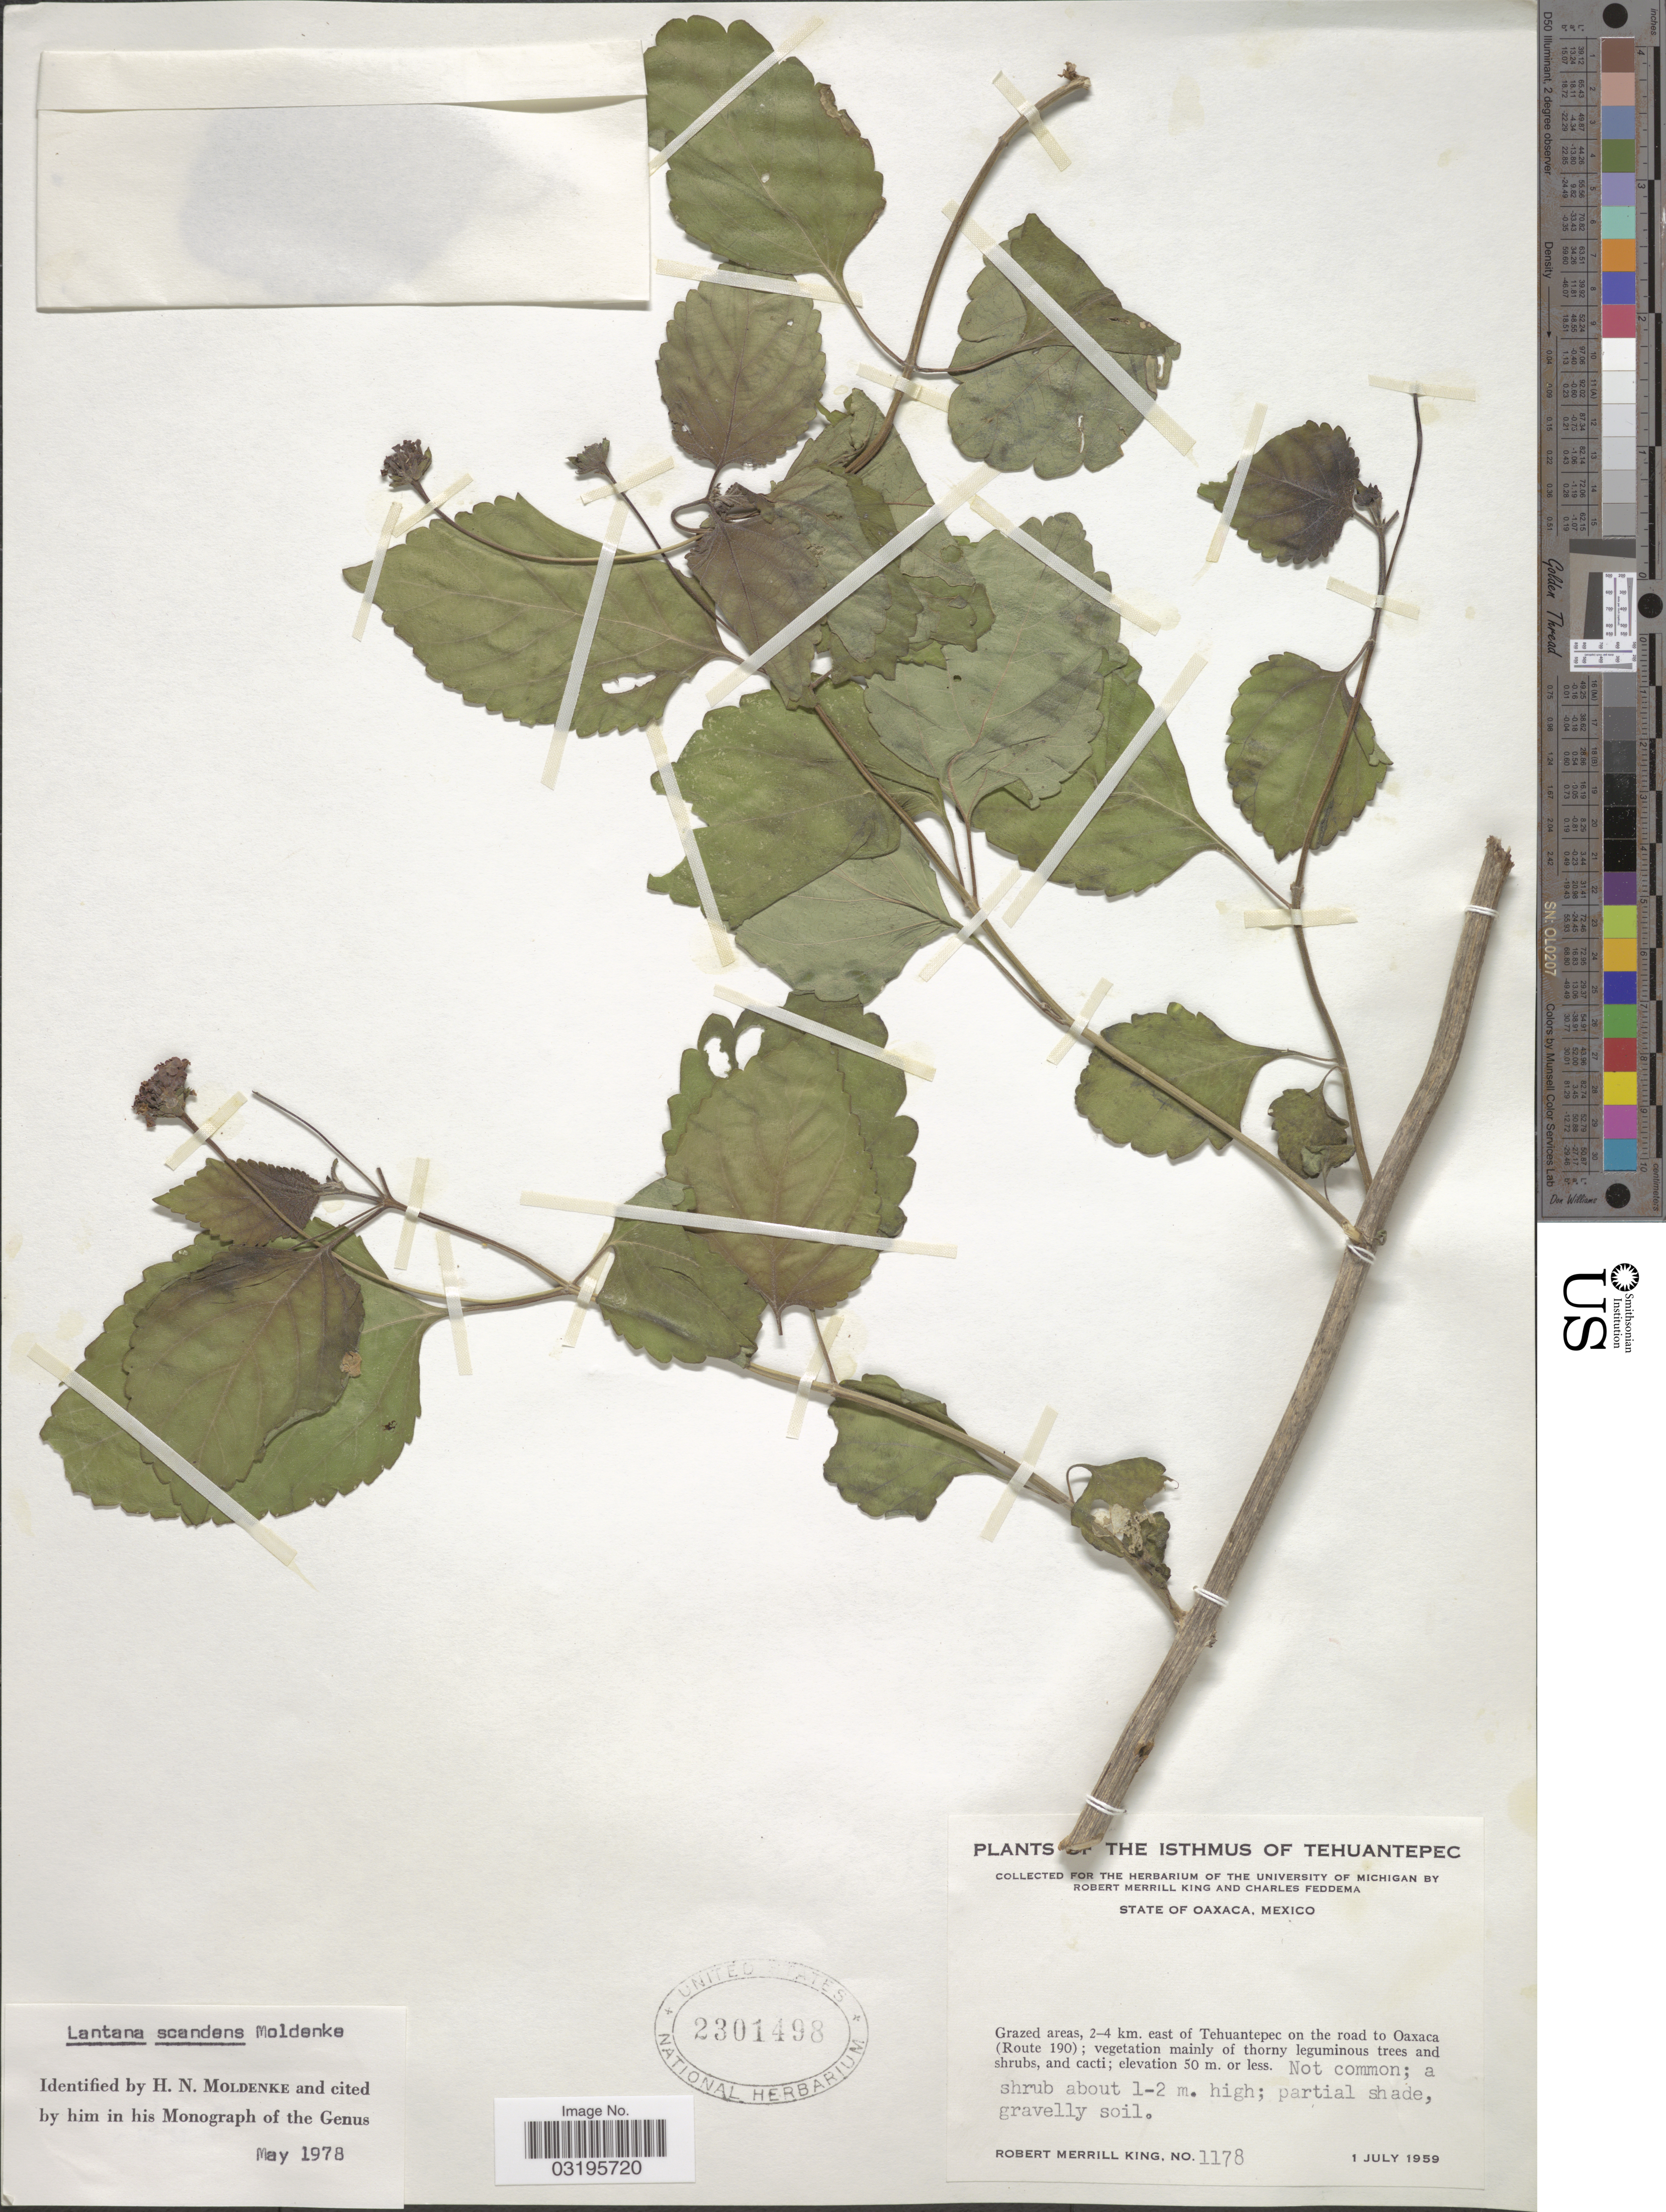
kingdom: Plantae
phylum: Tracheophyta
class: Magnoliopsida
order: Lamiales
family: Verbenaceae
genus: Lantana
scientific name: Lantana scandens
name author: Moldenke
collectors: R. M. King & C. Feddema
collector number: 1178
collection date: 1959-07-01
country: Mexico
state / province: Oaxaca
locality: Isthmus of Tehuantepec. 2-4 km. east of Tehuantepec on the road to Oaxaca (Route 190).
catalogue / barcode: US 2301498